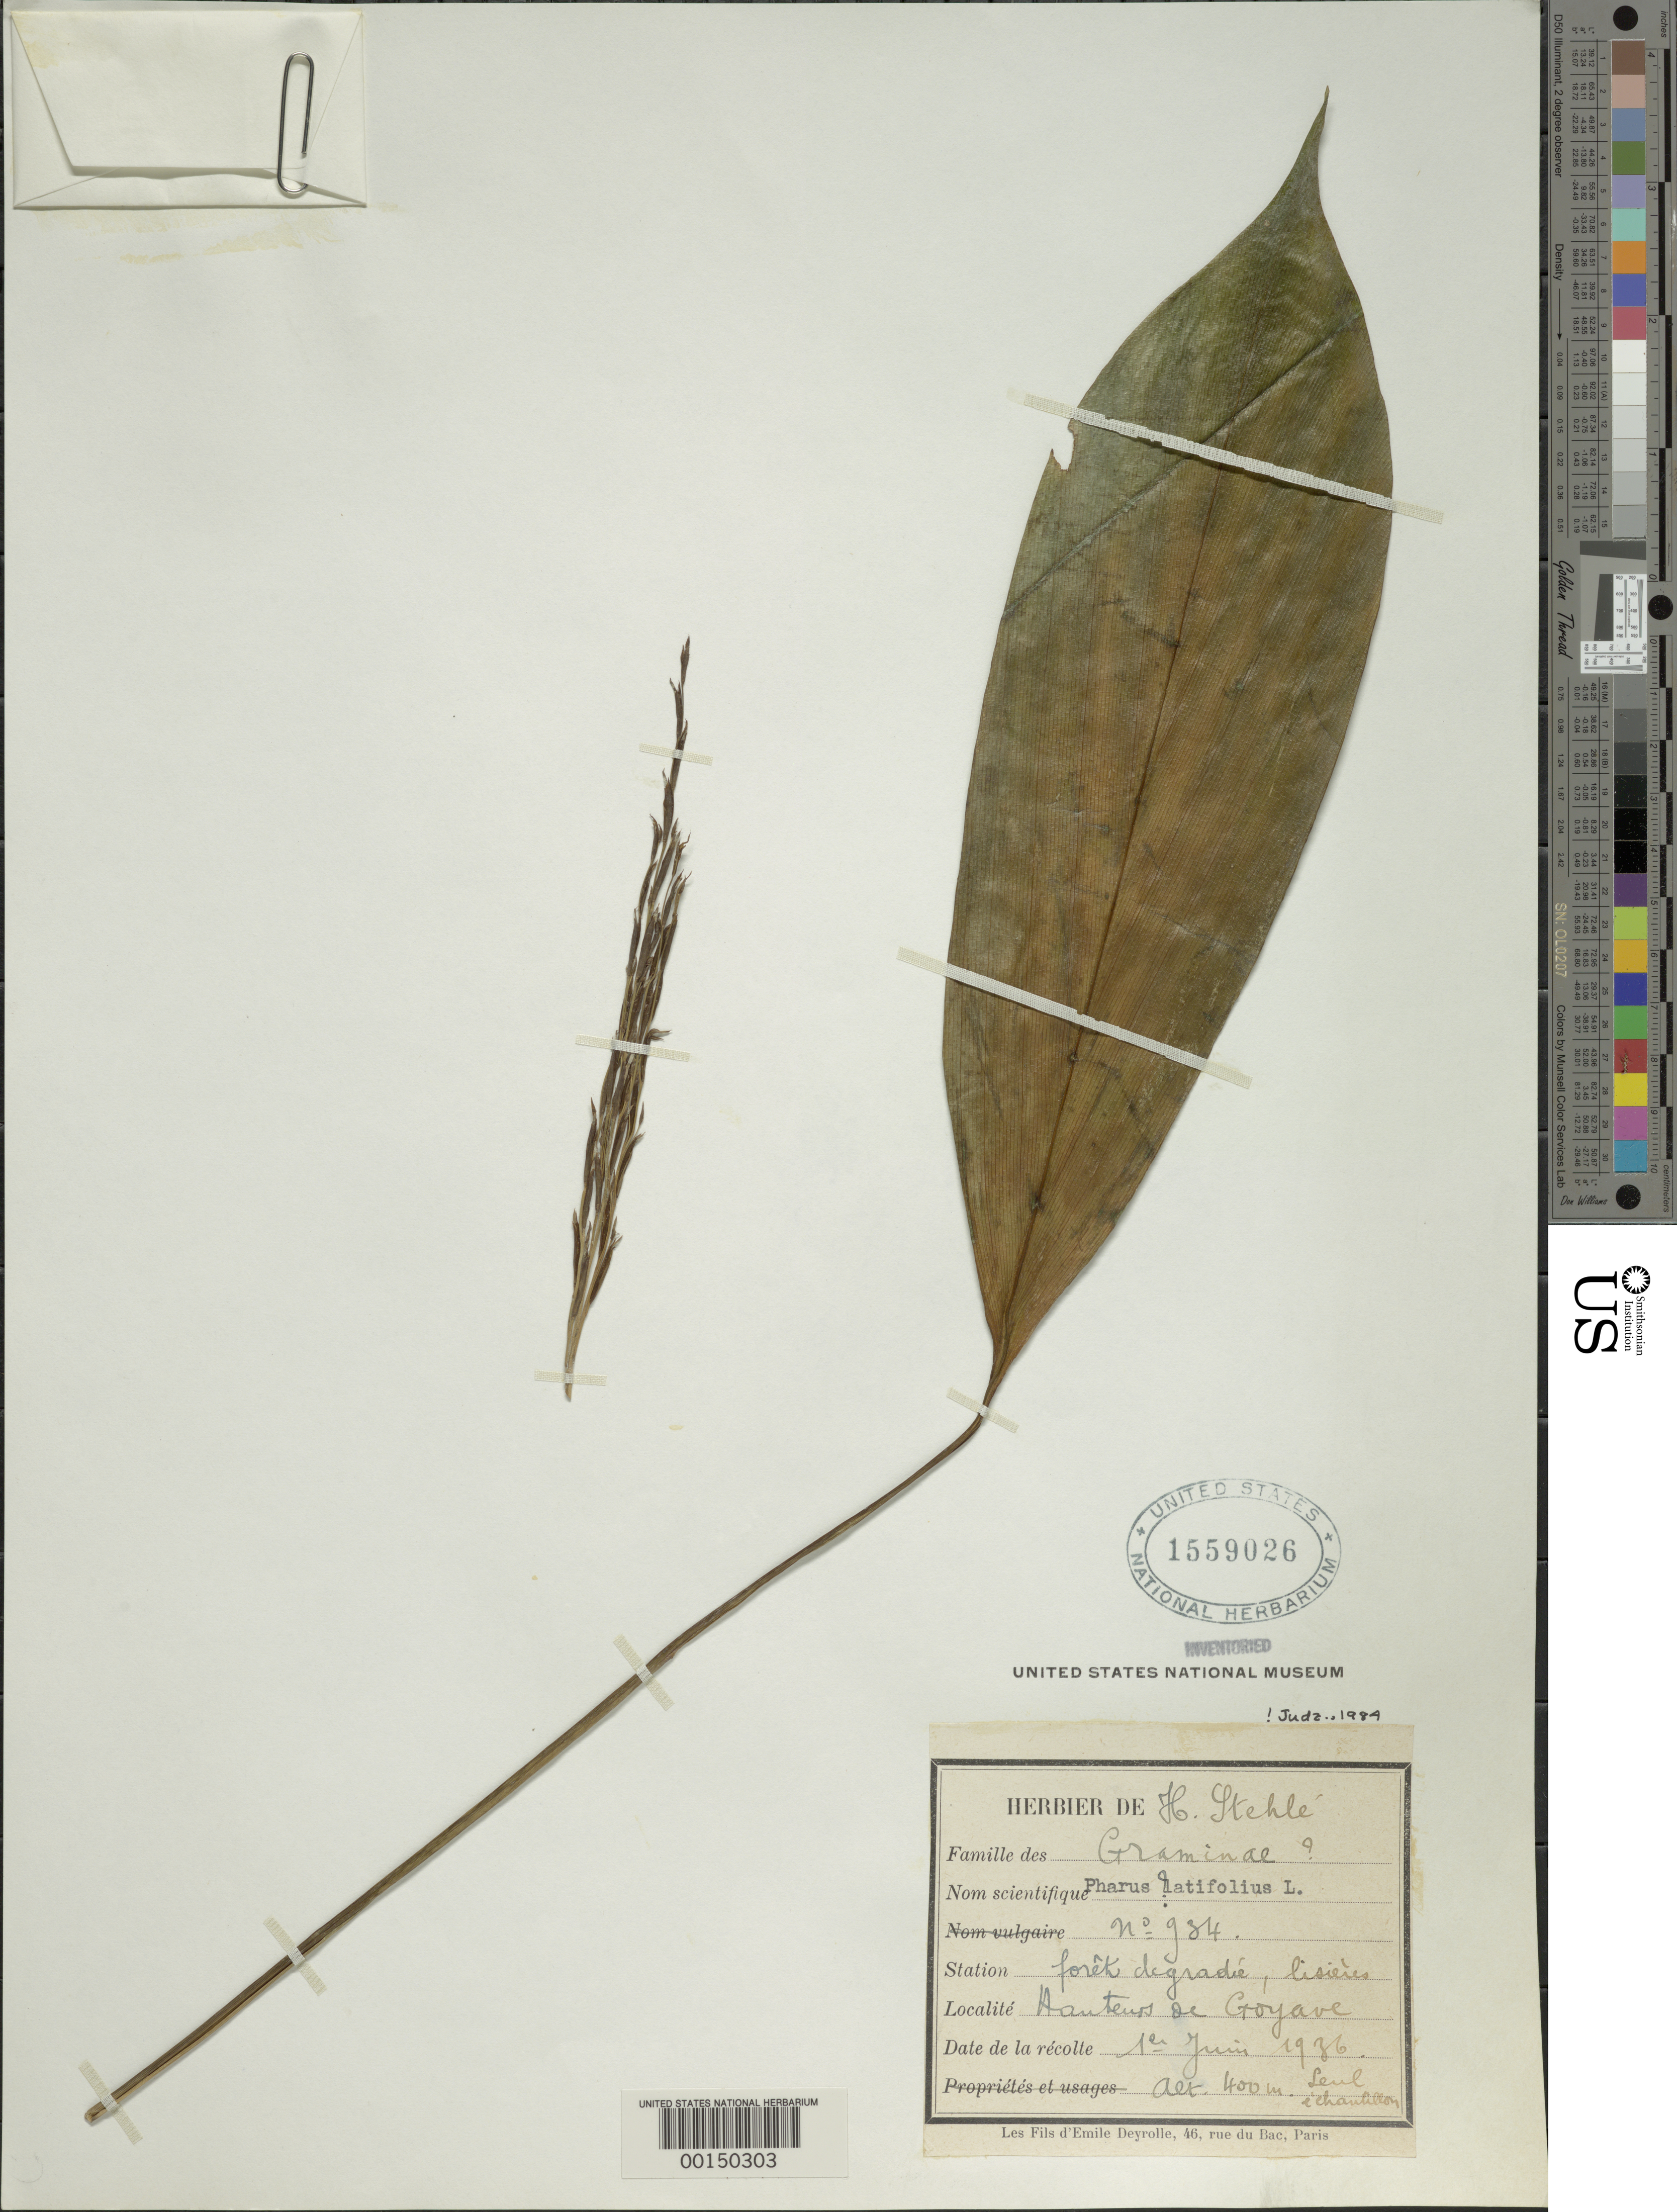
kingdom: Plantae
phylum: Tracheophyta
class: Liliopsida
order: Poales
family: Poaceae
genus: Pharus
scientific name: Pharus latifolius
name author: L.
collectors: H. Stehlé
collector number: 984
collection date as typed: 10 Jun 1936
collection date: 1936-06-10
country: Panama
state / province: Chiriquí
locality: Around San Felix.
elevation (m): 400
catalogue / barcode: US 1559026